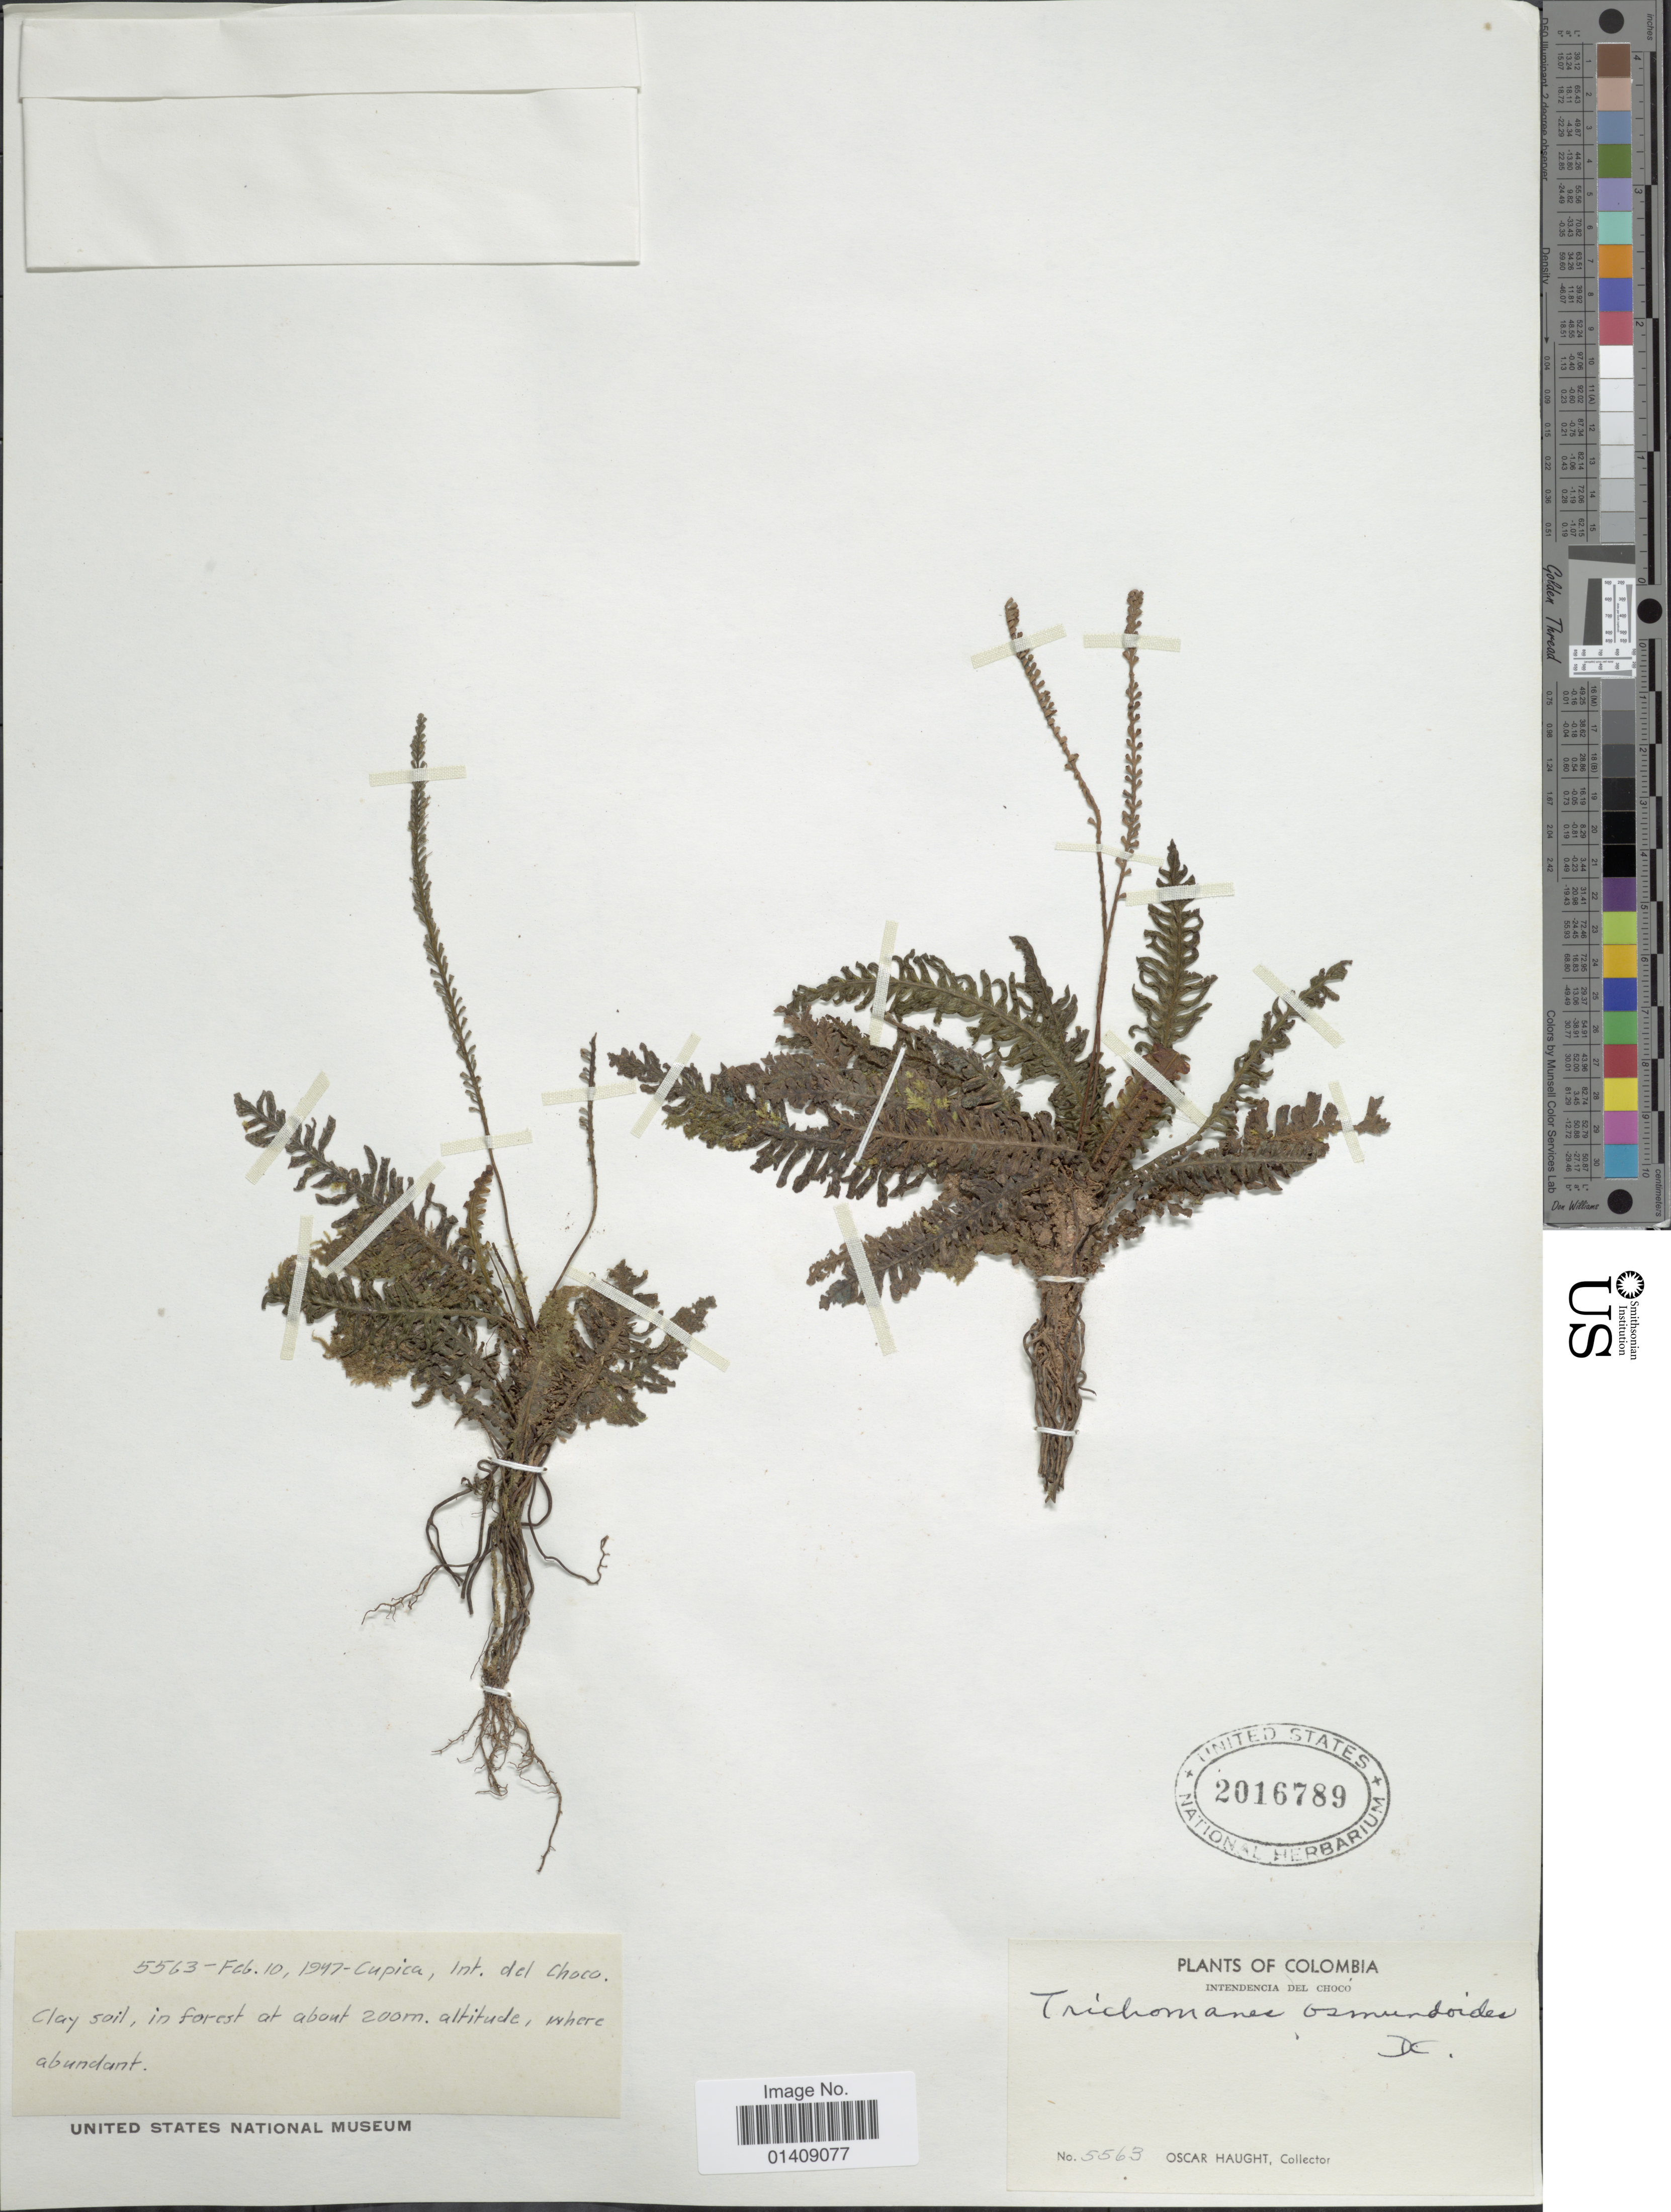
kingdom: Plantae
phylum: Tracheophyta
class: Polypodiopsida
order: Hymenophyllales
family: Hymenophyllaceae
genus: Trichomanes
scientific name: Trichomanes osmundoides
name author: DC. ex Poir.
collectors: O. L. Haught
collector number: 5563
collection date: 1947-02-10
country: Colombia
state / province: Chocó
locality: Cupica, Int. del Choco. Clay soil, in forest. Cupica.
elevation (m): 200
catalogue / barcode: US 2016789